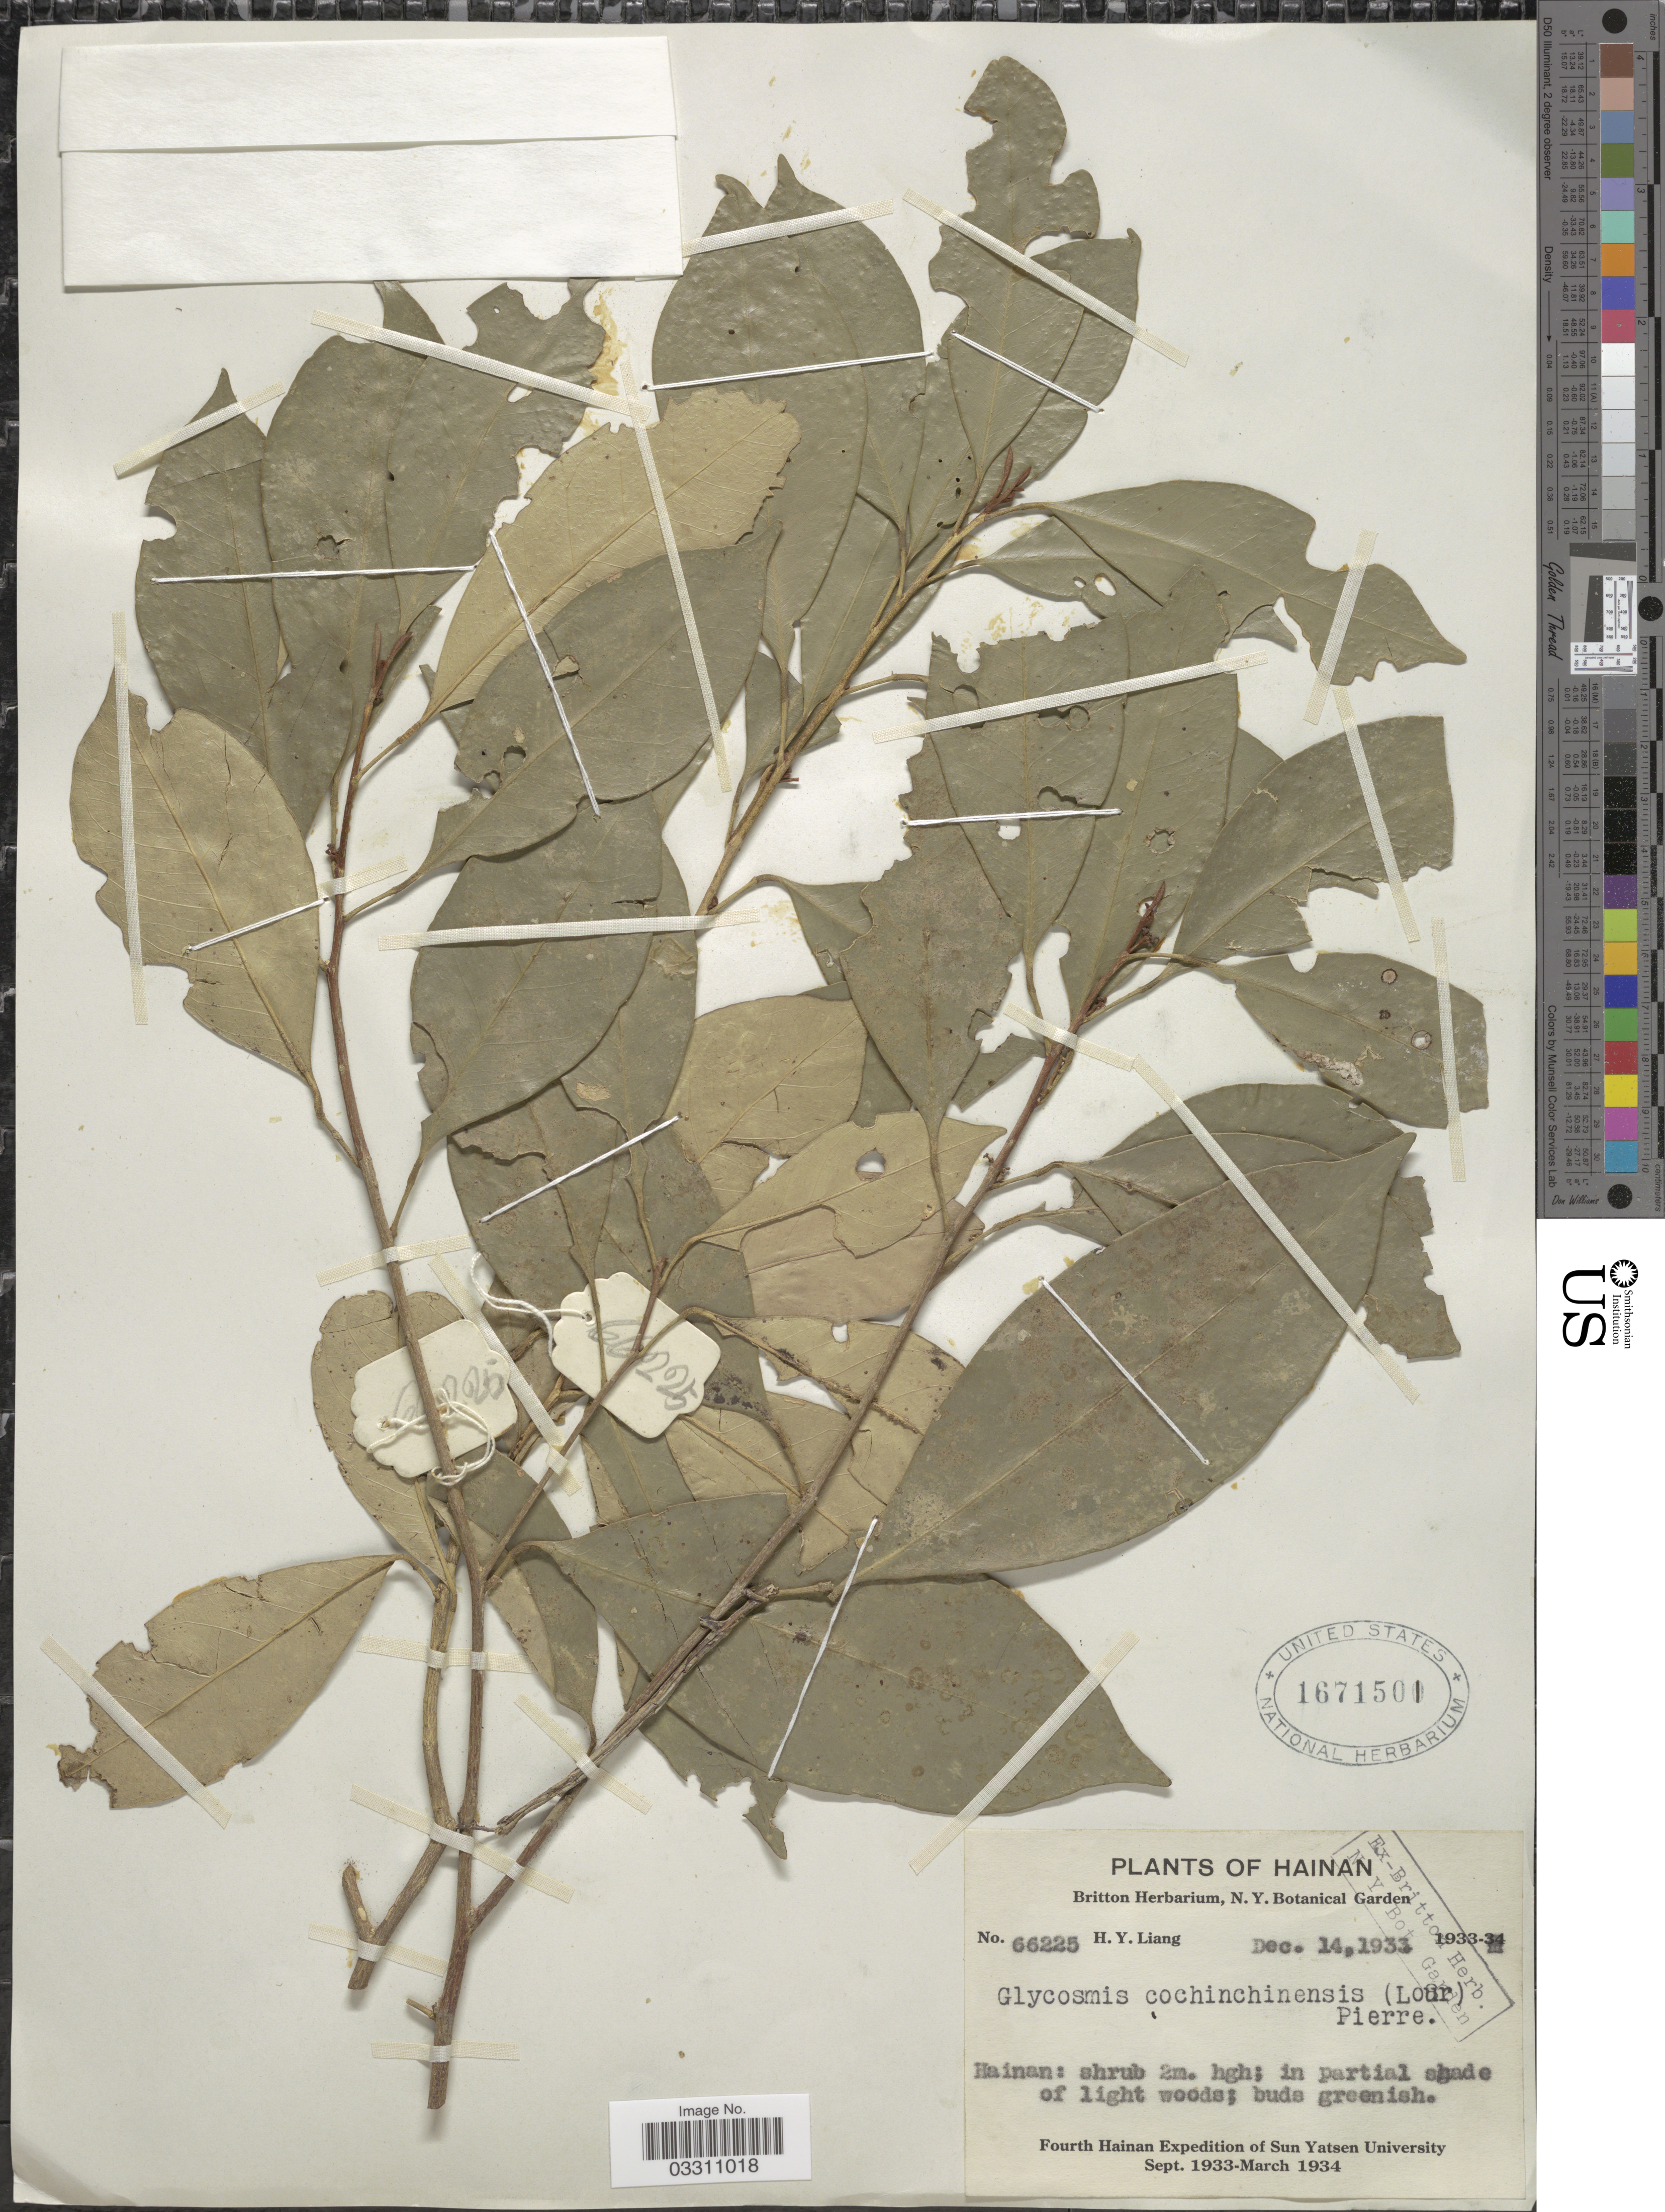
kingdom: Plantae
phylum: Tracheophyta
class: Magnoliopsida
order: Sapindales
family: Rutaceae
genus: Glycosmis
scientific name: Glycosmis cochinchinensis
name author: (Lour.) Pierre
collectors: H. Y. Liang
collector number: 66225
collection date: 1933-12-14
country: China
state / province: Hainan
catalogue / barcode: US 1671501